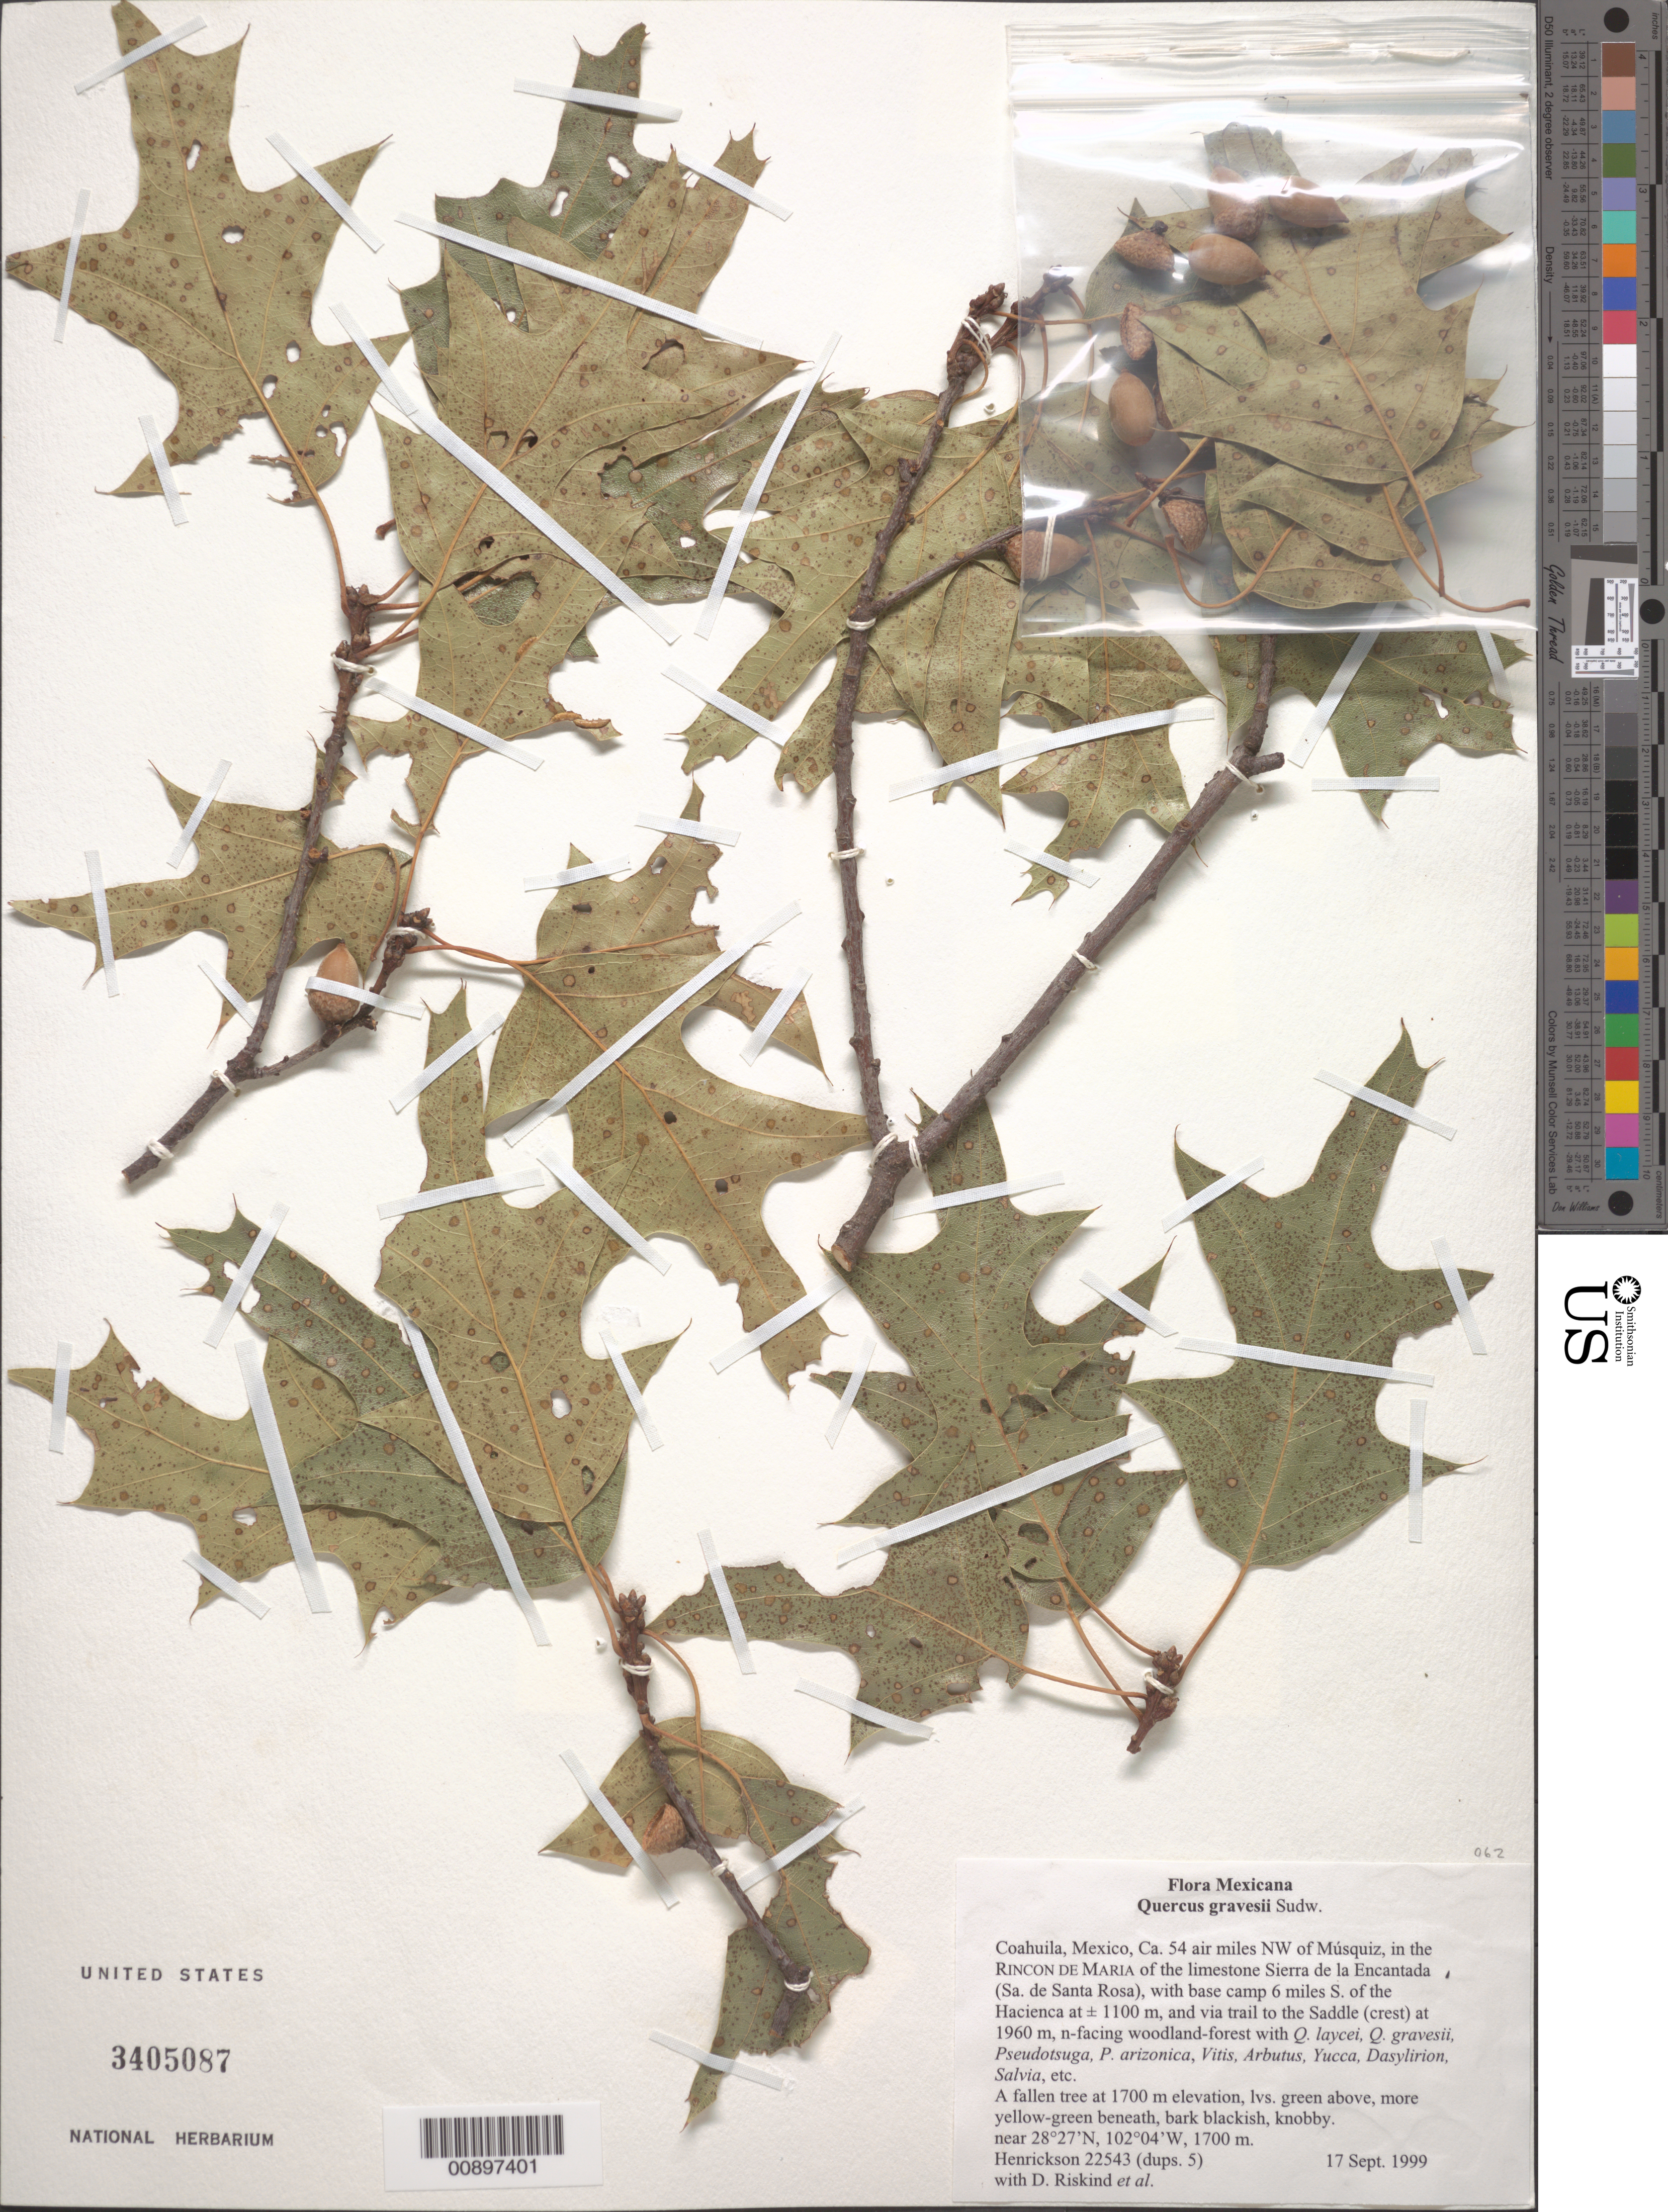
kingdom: Plantae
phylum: Tracheophyta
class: Magnoliopsida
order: Fagales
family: Fagaceae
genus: Quercus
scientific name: Quercus gravesii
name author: Sudw.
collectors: J. Henrickson, D. Riskind & et al.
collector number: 22543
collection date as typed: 17 Sep 1999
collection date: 1999-09-17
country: Mexico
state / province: Coahuila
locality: Ca. 54 air miles NW of Músquiz, in the Rincón de Maria of the limestone Sierra de la Encantada (Sa. de Santa Rosa), with base camp 6 miles S of the Hacieca ±1100 m, and via trail to the Saddle (crest) at 1960 m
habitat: N-facing woodland-forest w/Q. laycei, Q. gravesii, Pseudotsuga, P. arizonica, Vitis, Arbutus, Yucca, Dasylirion, Salvia, etc.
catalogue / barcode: US 3405087